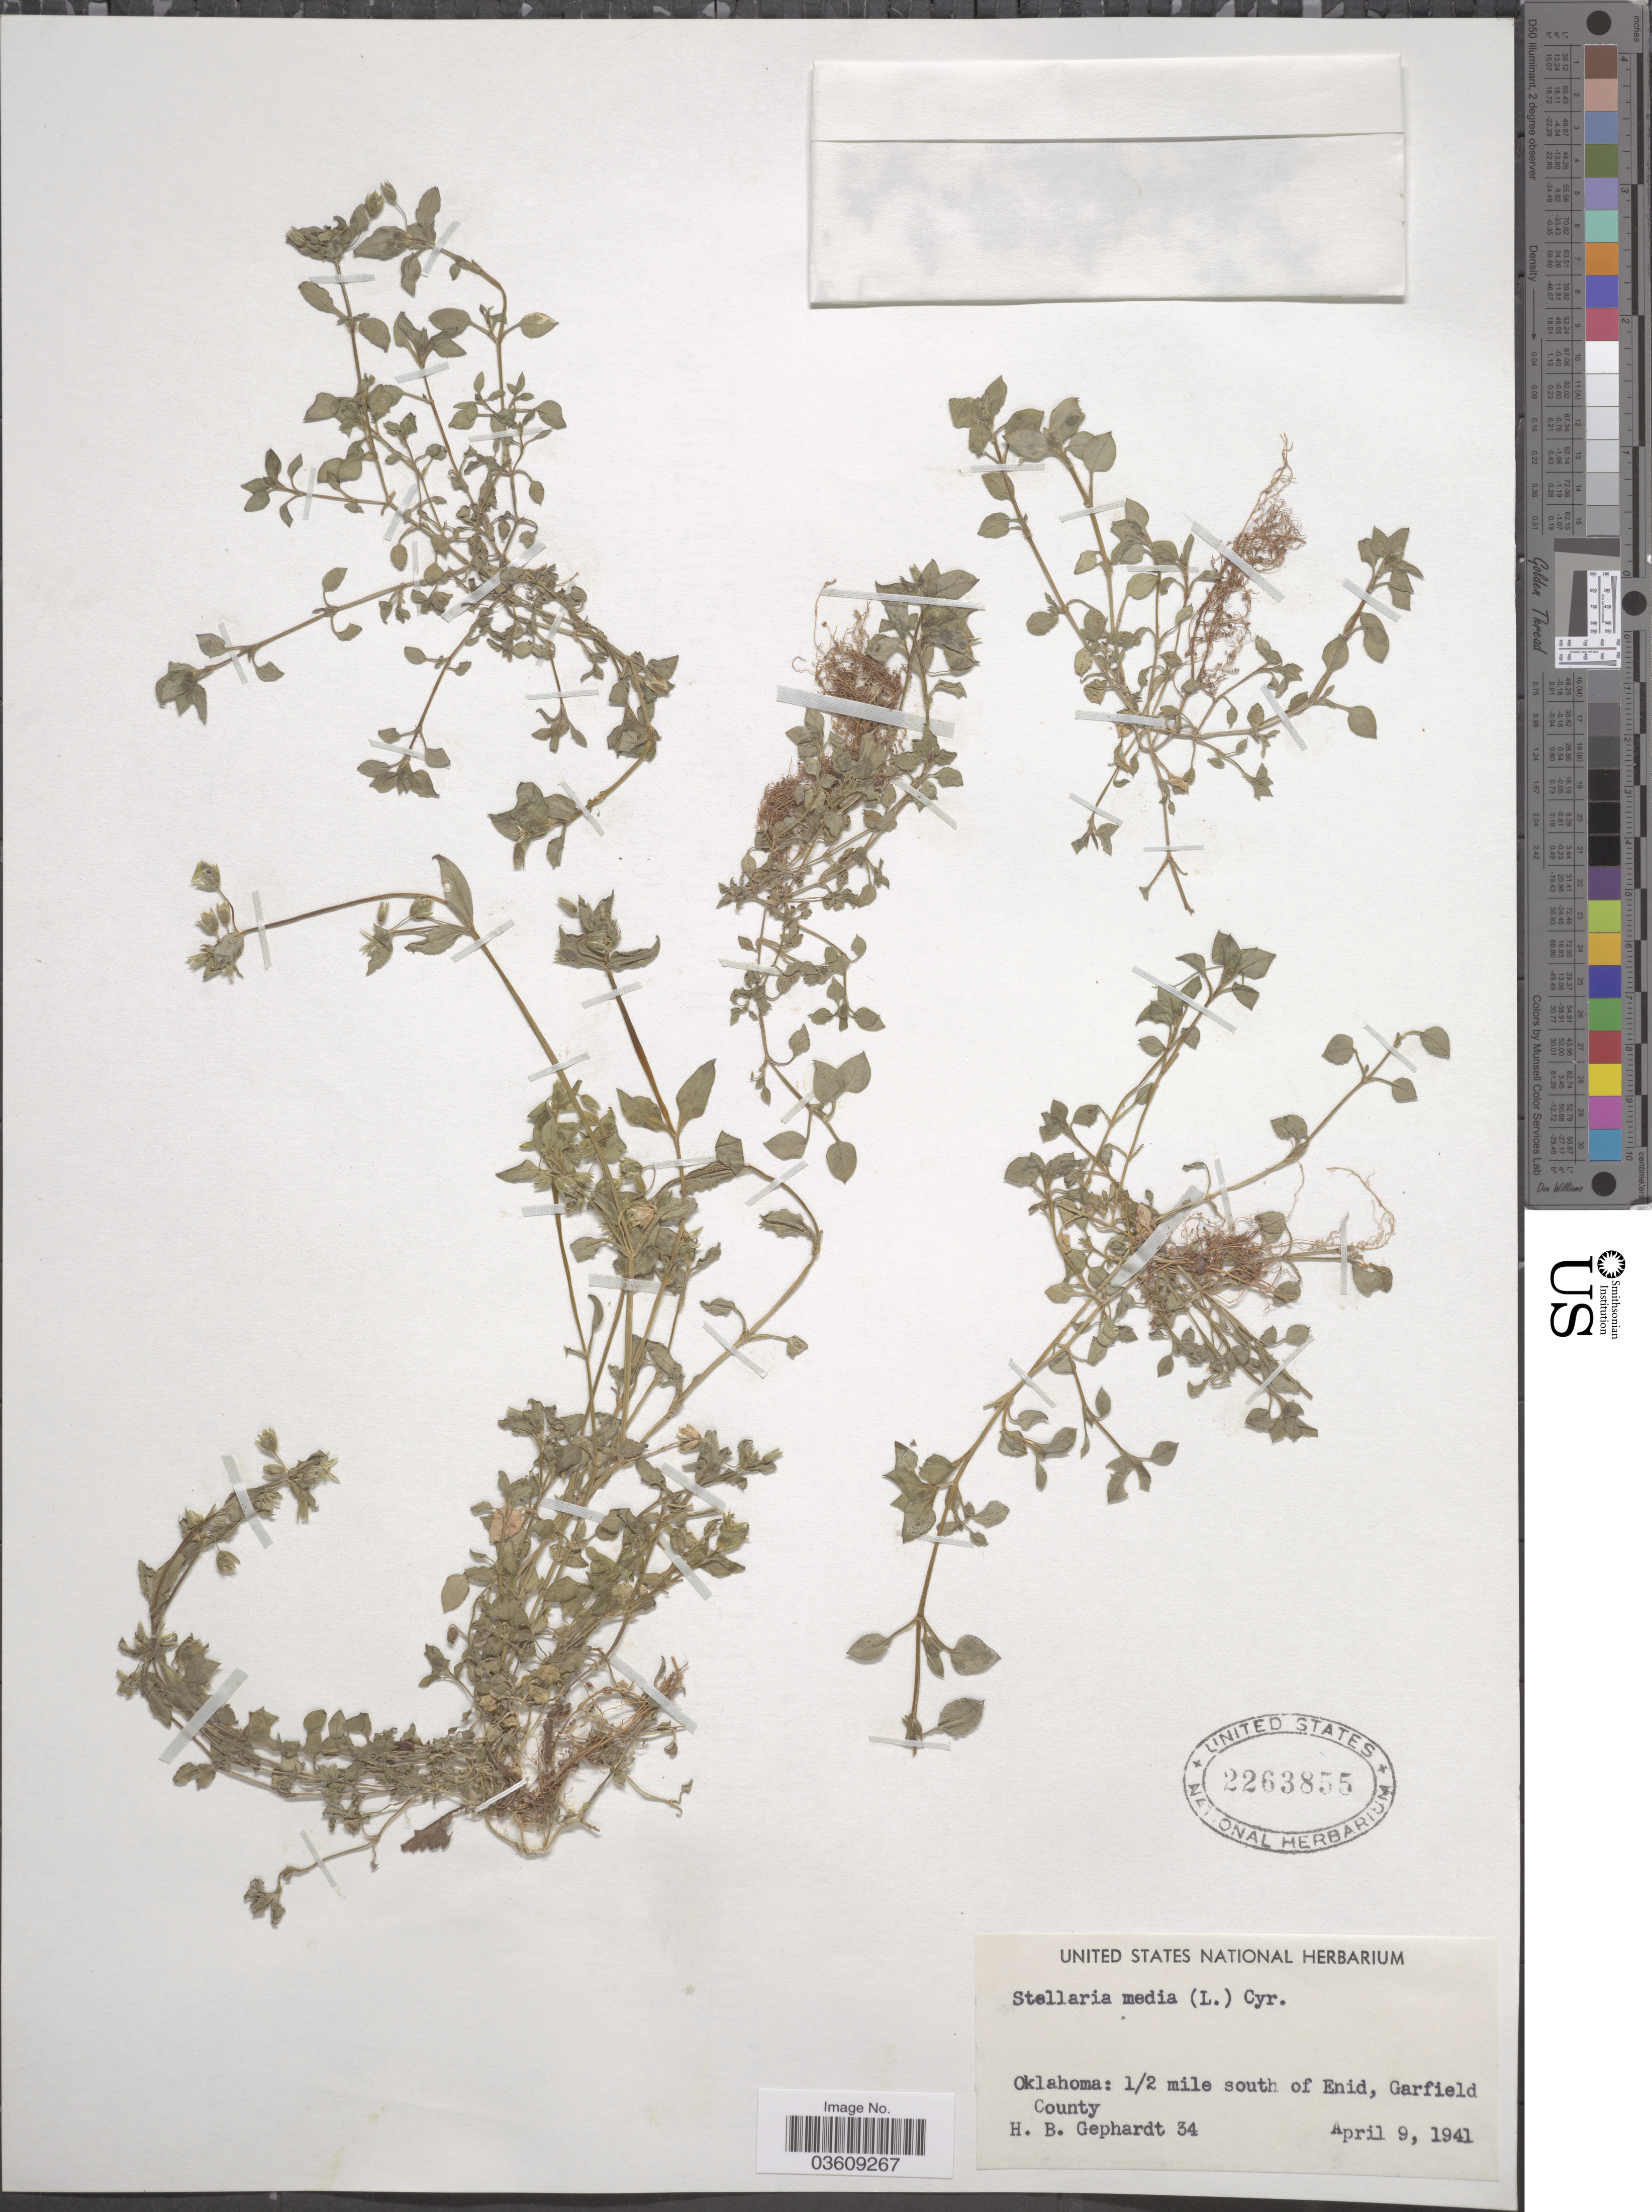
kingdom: Plantae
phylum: Tracheophyta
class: Magnoliopsida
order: Caryophyllales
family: Caryophyllaceae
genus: Stellaria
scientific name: Stellaria media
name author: (L.) Vill.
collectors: H. Gephardt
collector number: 34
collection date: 1941-04-09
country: United States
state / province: Oklahoma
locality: ½ mile south of Enid, Garfield County.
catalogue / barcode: US 2263855